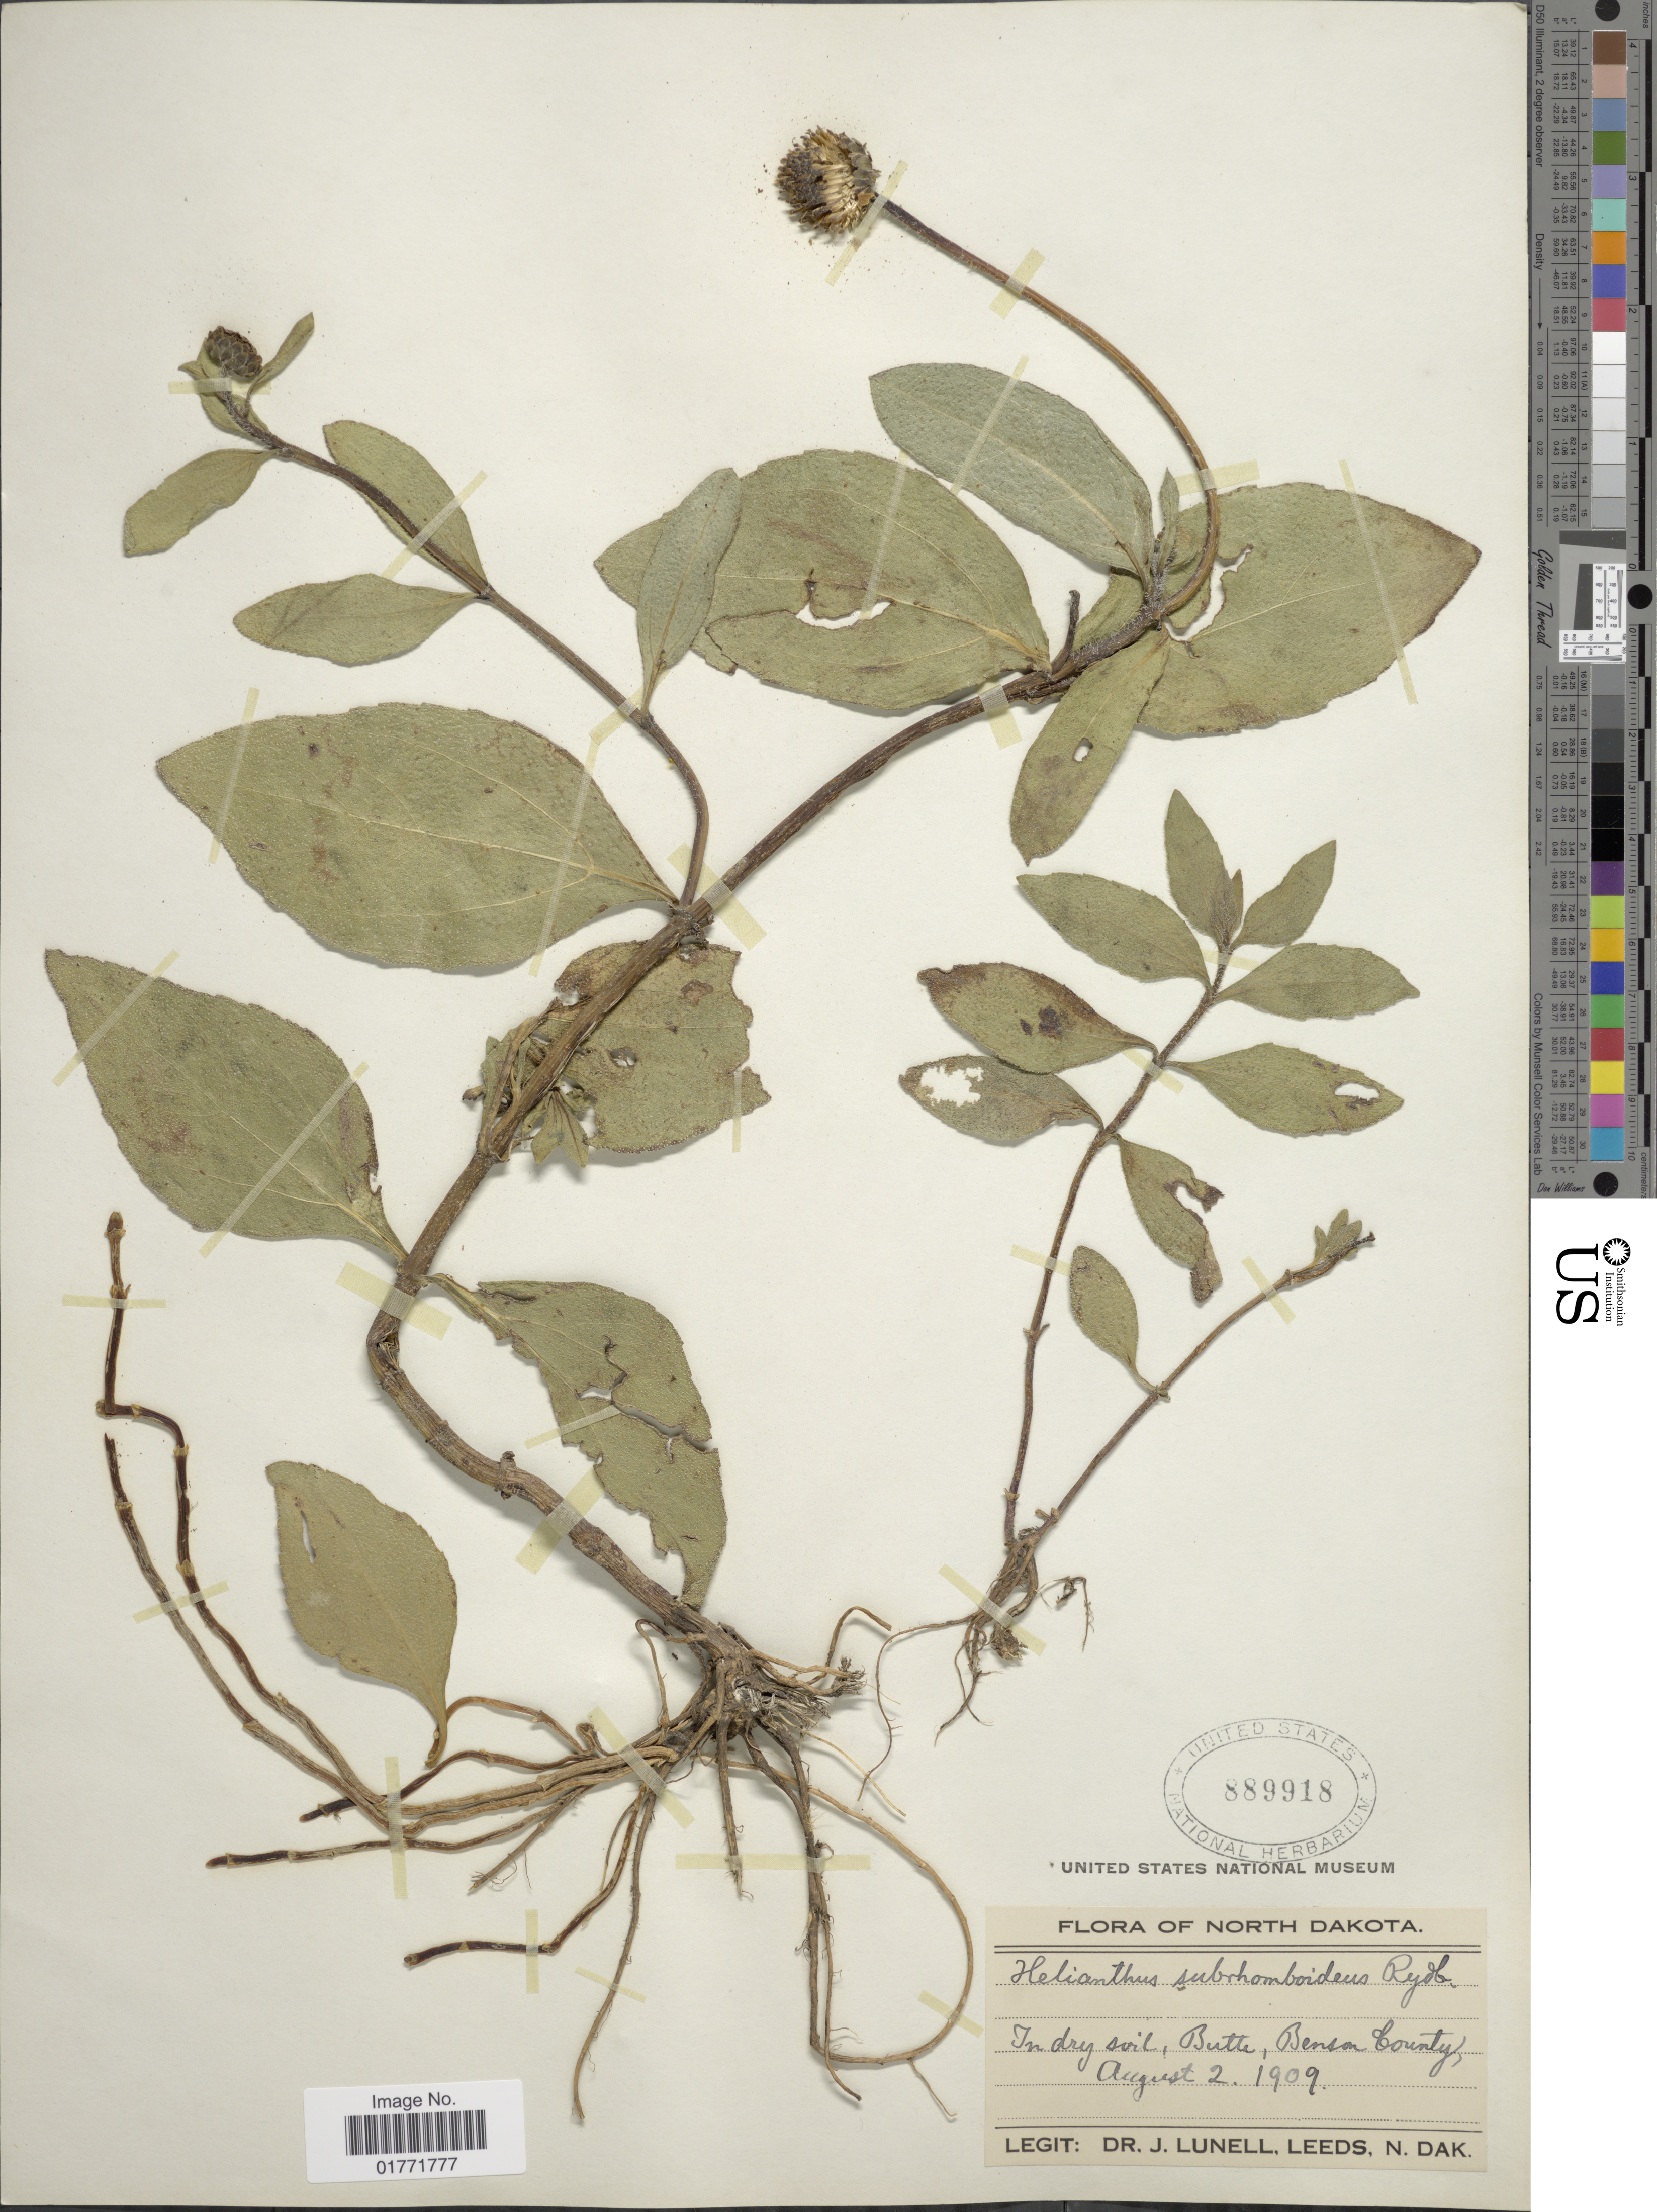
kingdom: Plantae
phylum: Tracheophyta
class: Magnoliopsida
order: Asterales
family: Asteraceae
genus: Helianthus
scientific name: Helianthus subrhomboideus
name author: Rydb.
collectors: J. Lunell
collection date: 1909-08-02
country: United States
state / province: North Dakota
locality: Butte, Benson County.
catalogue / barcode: US 889918